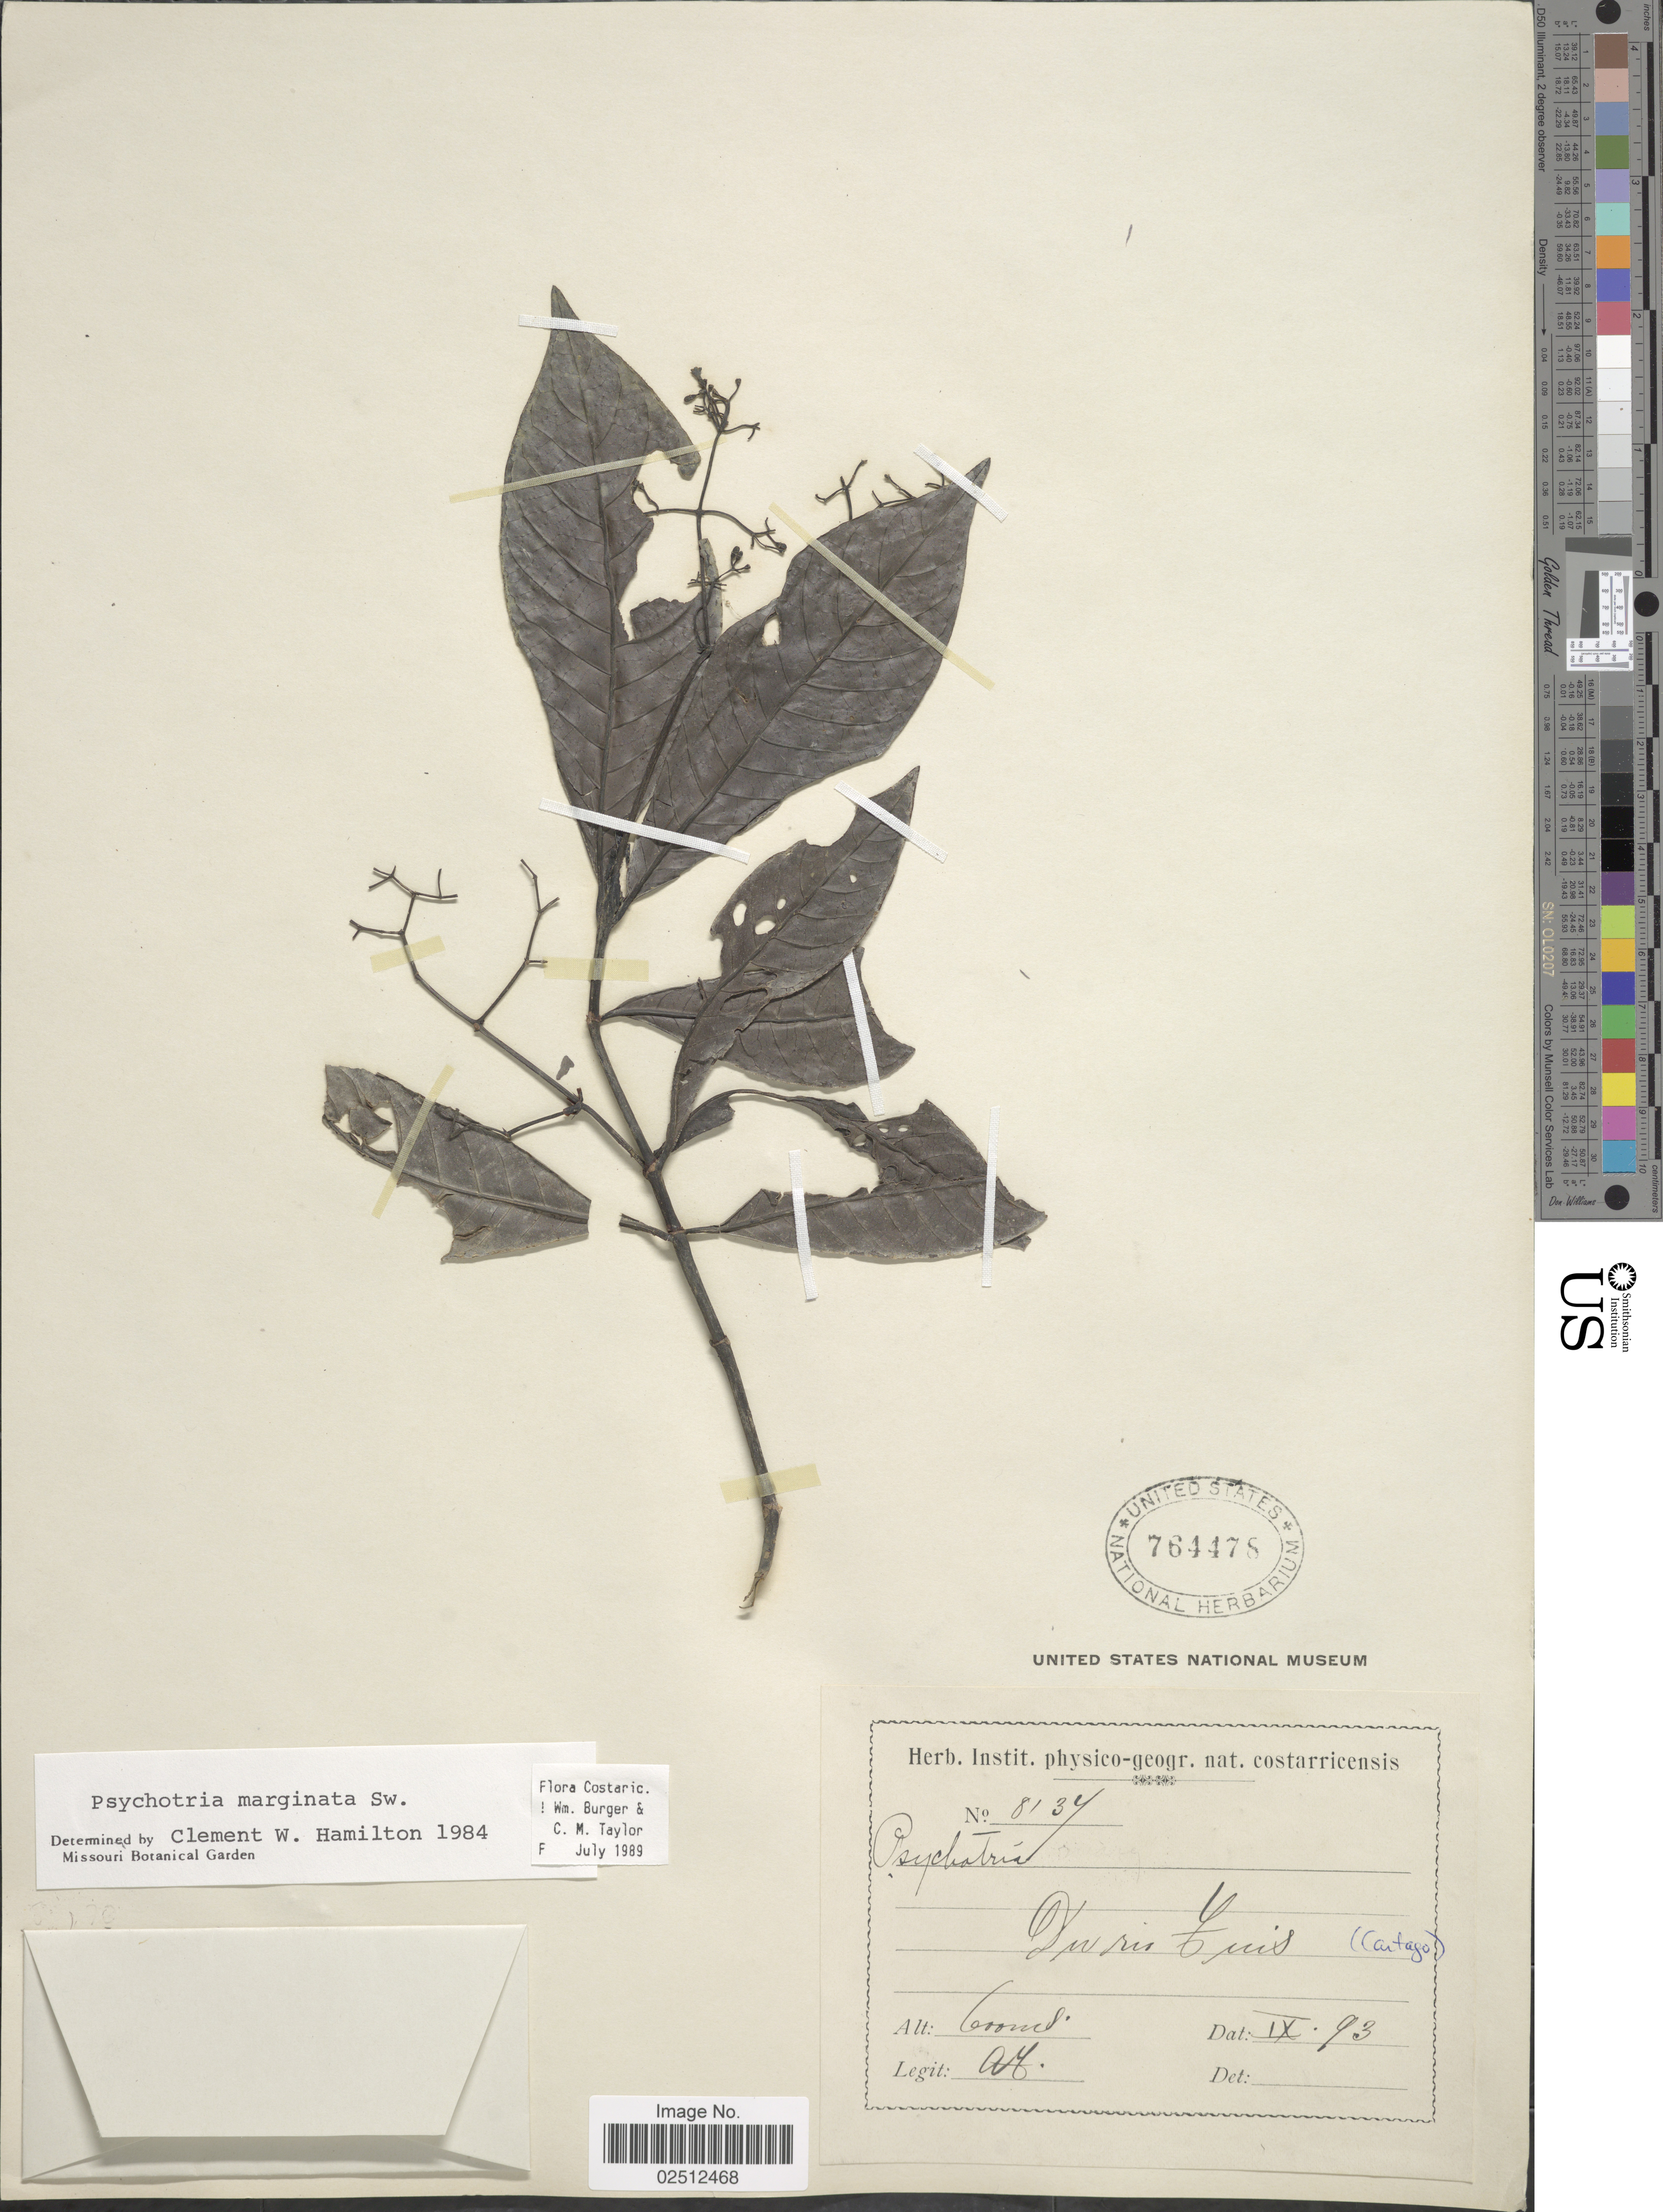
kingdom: Plantae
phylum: Tracheophyta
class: Magnoliopsida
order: Gentianales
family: Rubiaceae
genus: Psychotria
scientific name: Psychotria marginata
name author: Sw.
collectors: A. T.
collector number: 8134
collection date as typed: Transcribed d/m/y: /9/93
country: Costa Rica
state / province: Cartago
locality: Du Río Tuis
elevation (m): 600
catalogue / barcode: US 764478